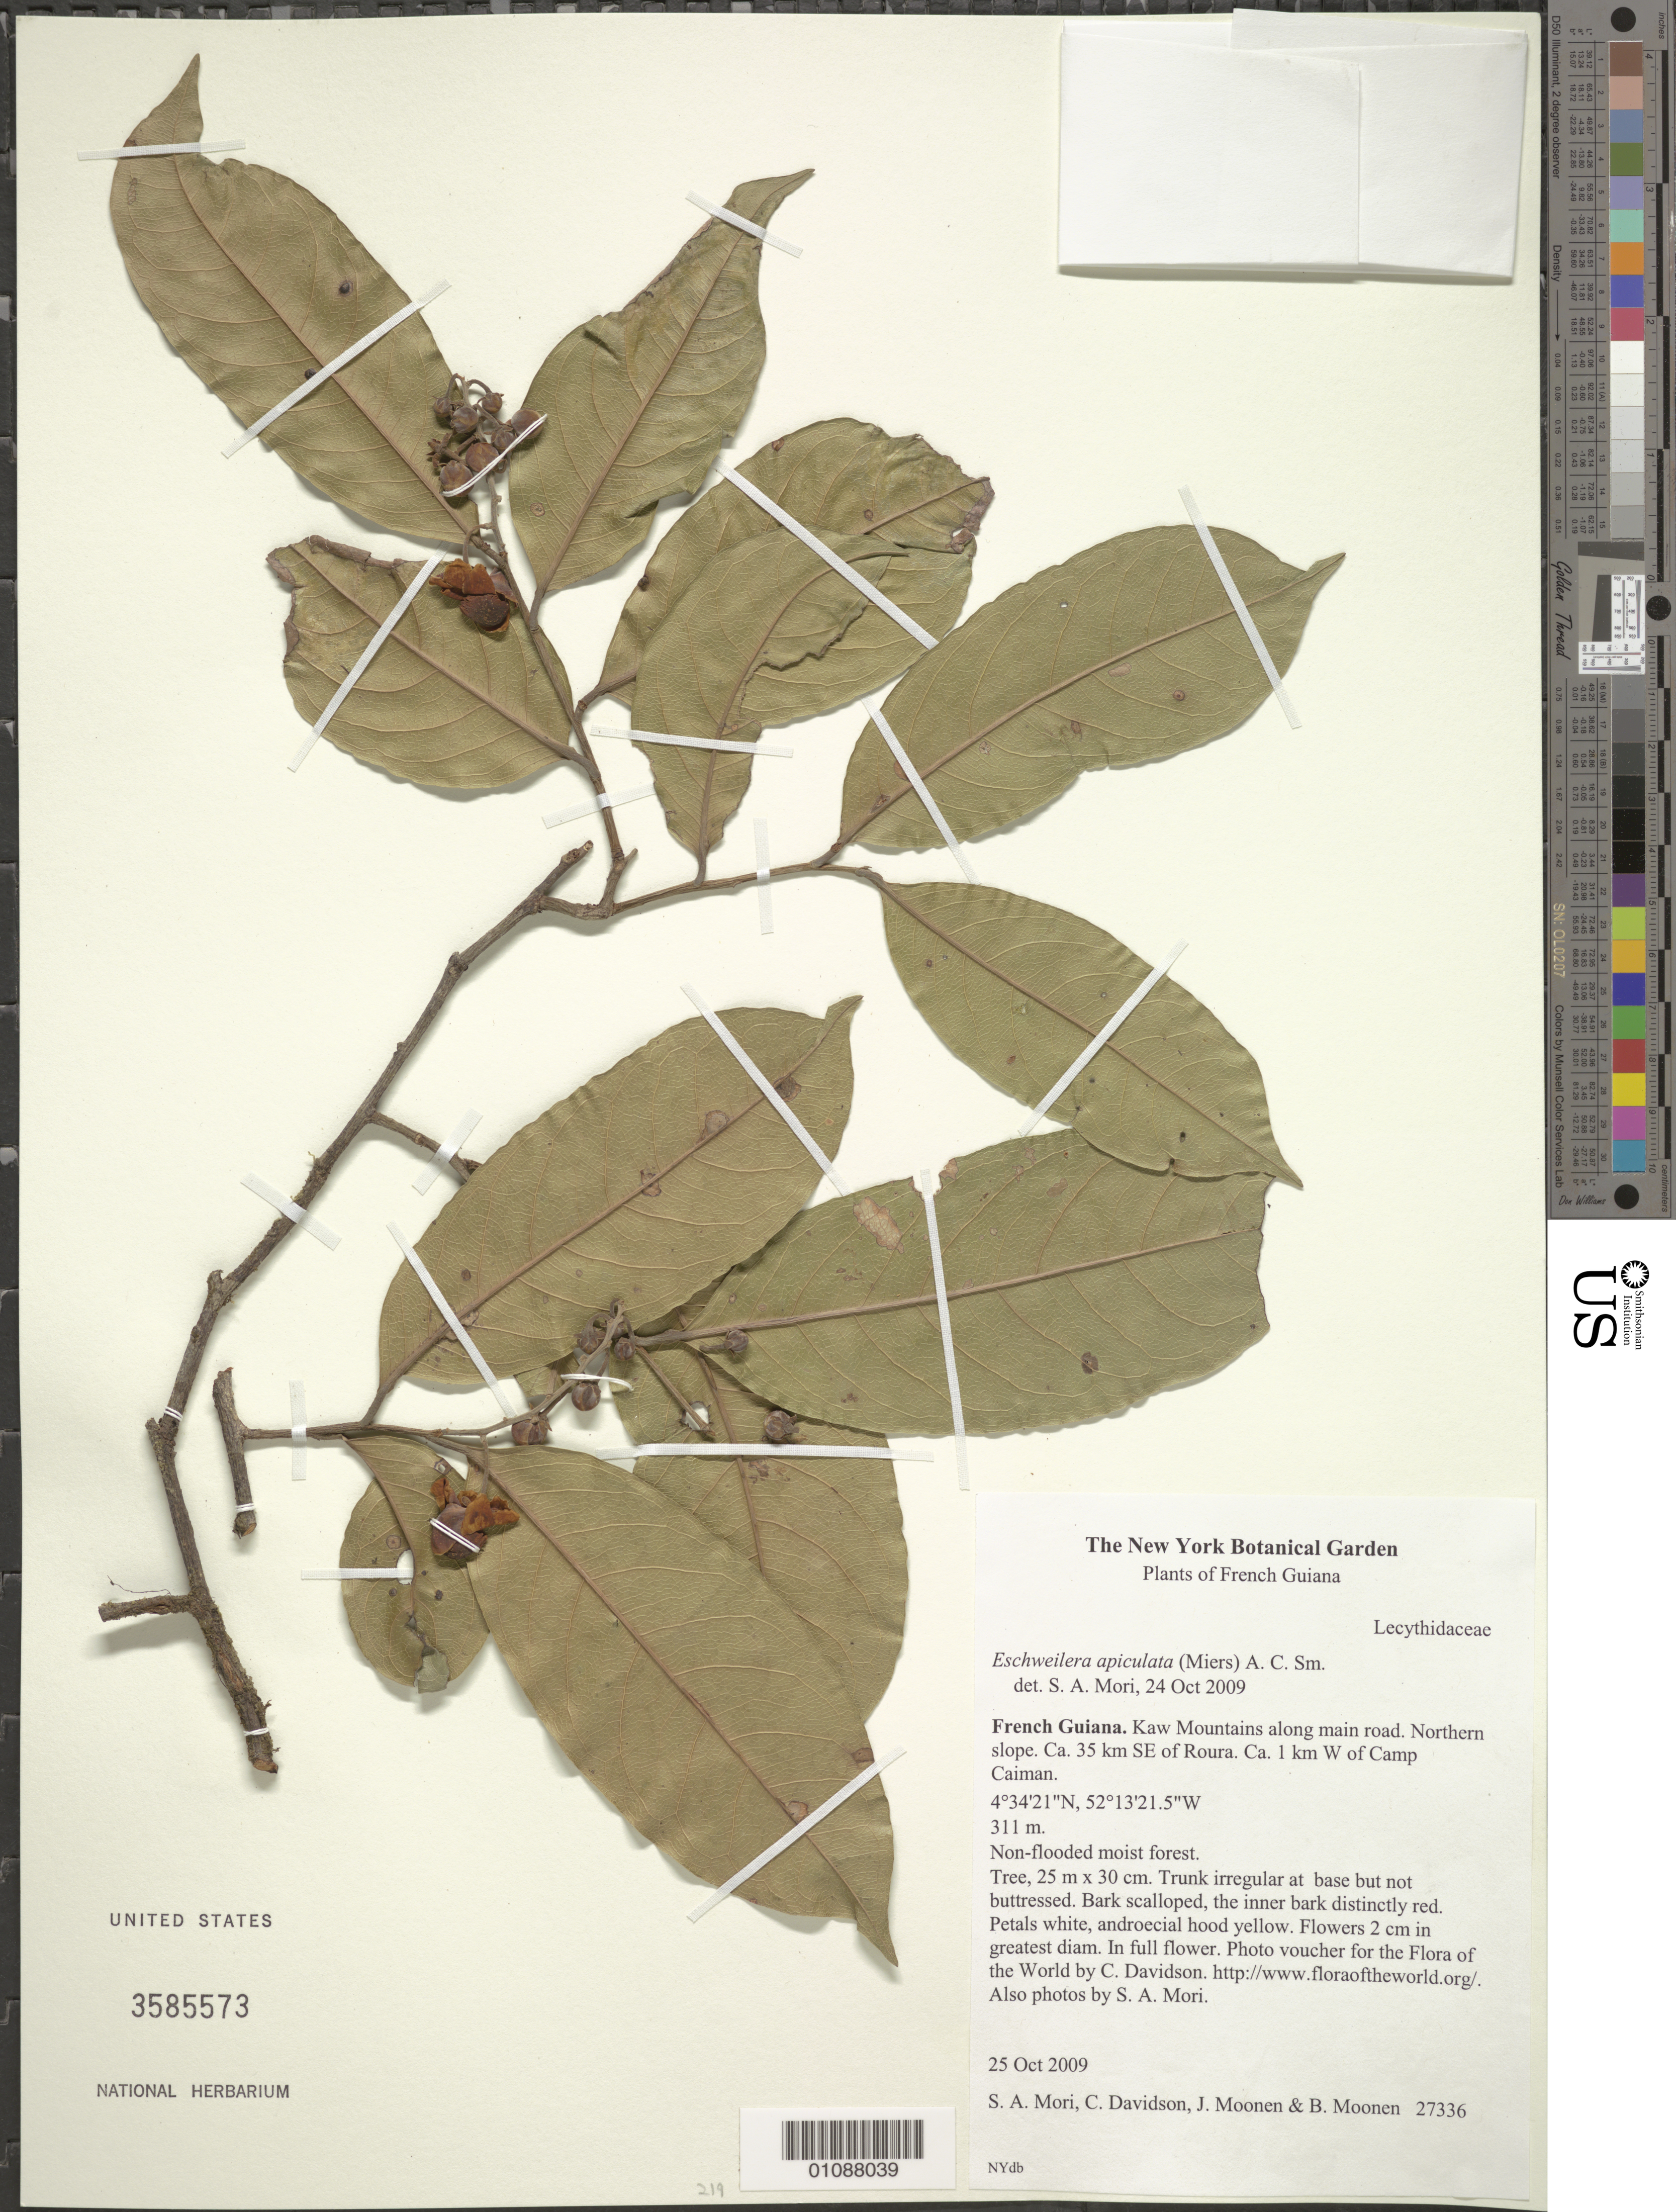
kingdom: Plantae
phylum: Tracheophyta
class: Magnoliopsida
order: Ericales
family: Lecythidaceae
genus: Eschweilera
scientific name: Eschweilera apiculata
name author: (Miers) A.C. Sm.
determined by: Mori, Scott A.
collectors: S. Mori, C. Davidson, J. Moonen & B. Moonen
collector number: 27336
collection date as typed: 25-Oct-09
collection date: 2009-10-25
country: French Guiana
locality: Kaw Mts along main road. Northern slope. Ca 35km SE of Roura, ca 1km W of Camp Caiman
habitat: Non-flooded moist forest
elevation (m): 311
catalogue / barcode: US 3585573